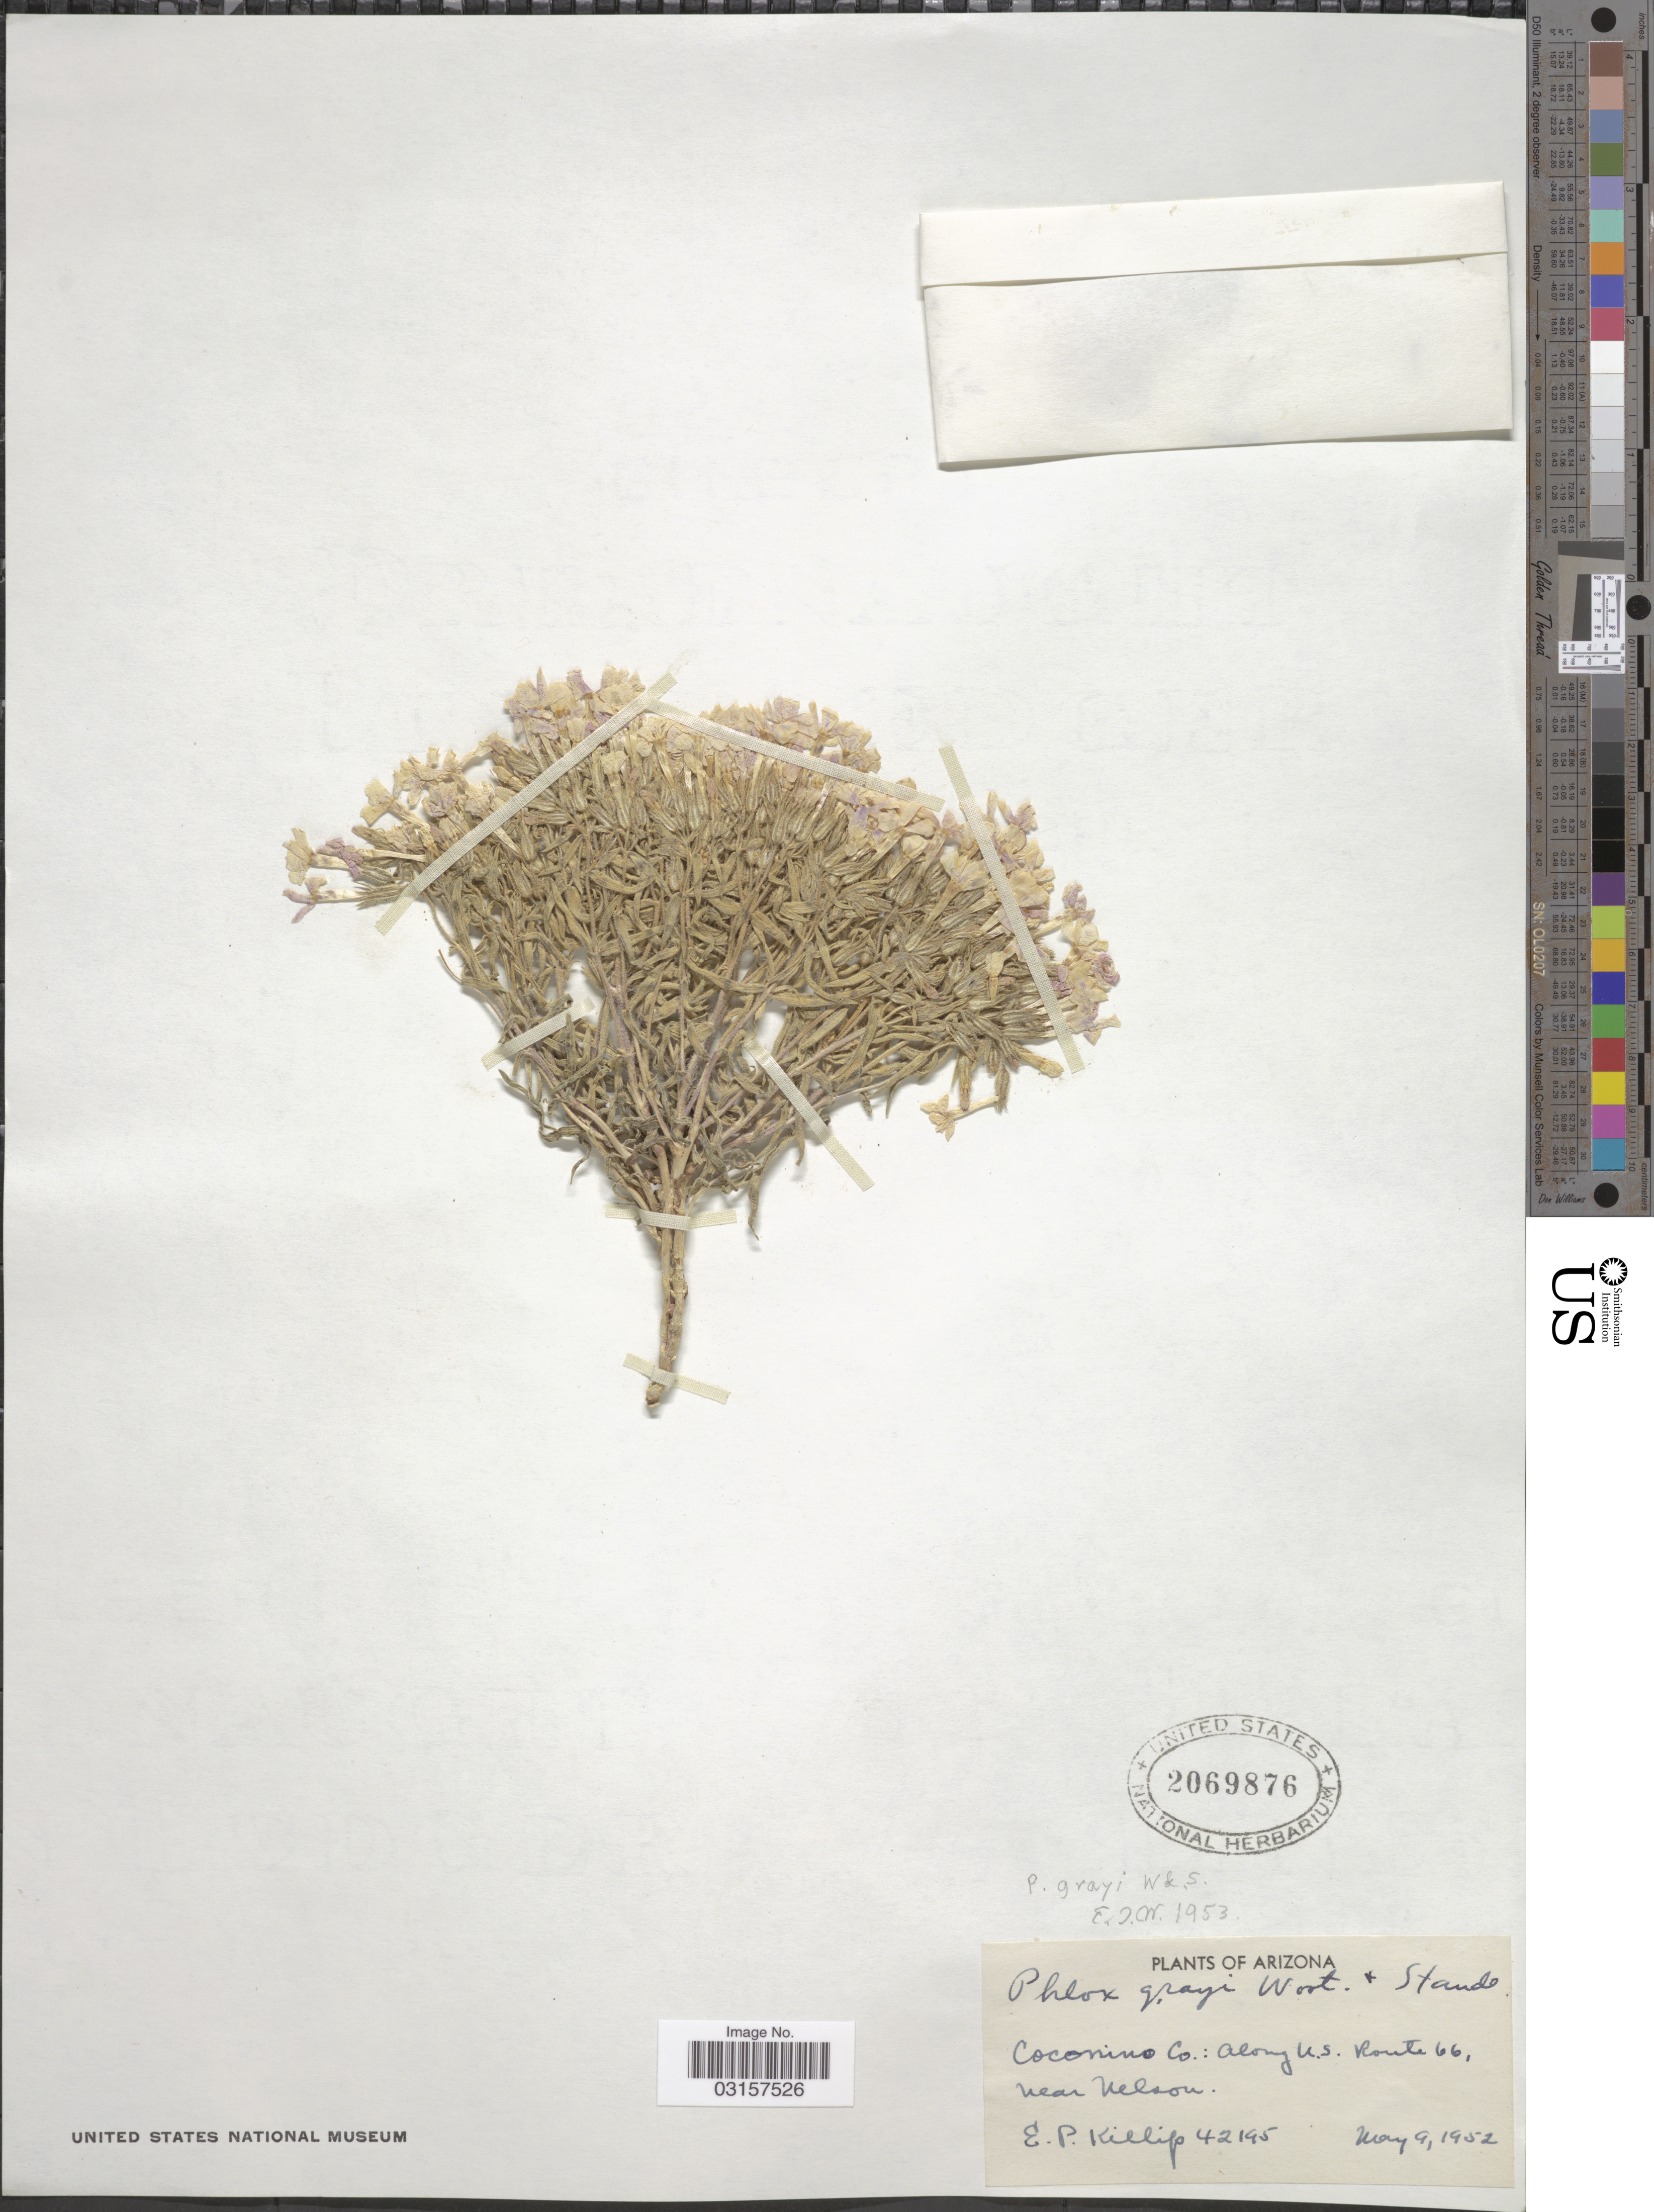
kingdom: Plantae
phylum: Tracheophyta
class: Magnoliopsida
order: Ericales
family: Polemoniaceae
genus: Phlox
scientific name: Phlox stansburyi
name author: (Torr.) A. Heller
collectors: E. P. Killip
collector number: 42195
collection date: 1952-05-09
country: United States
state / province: Arizona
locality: Coconino Co.: Along U.S. Route 66, near Nelson.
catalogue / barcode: US 2069876